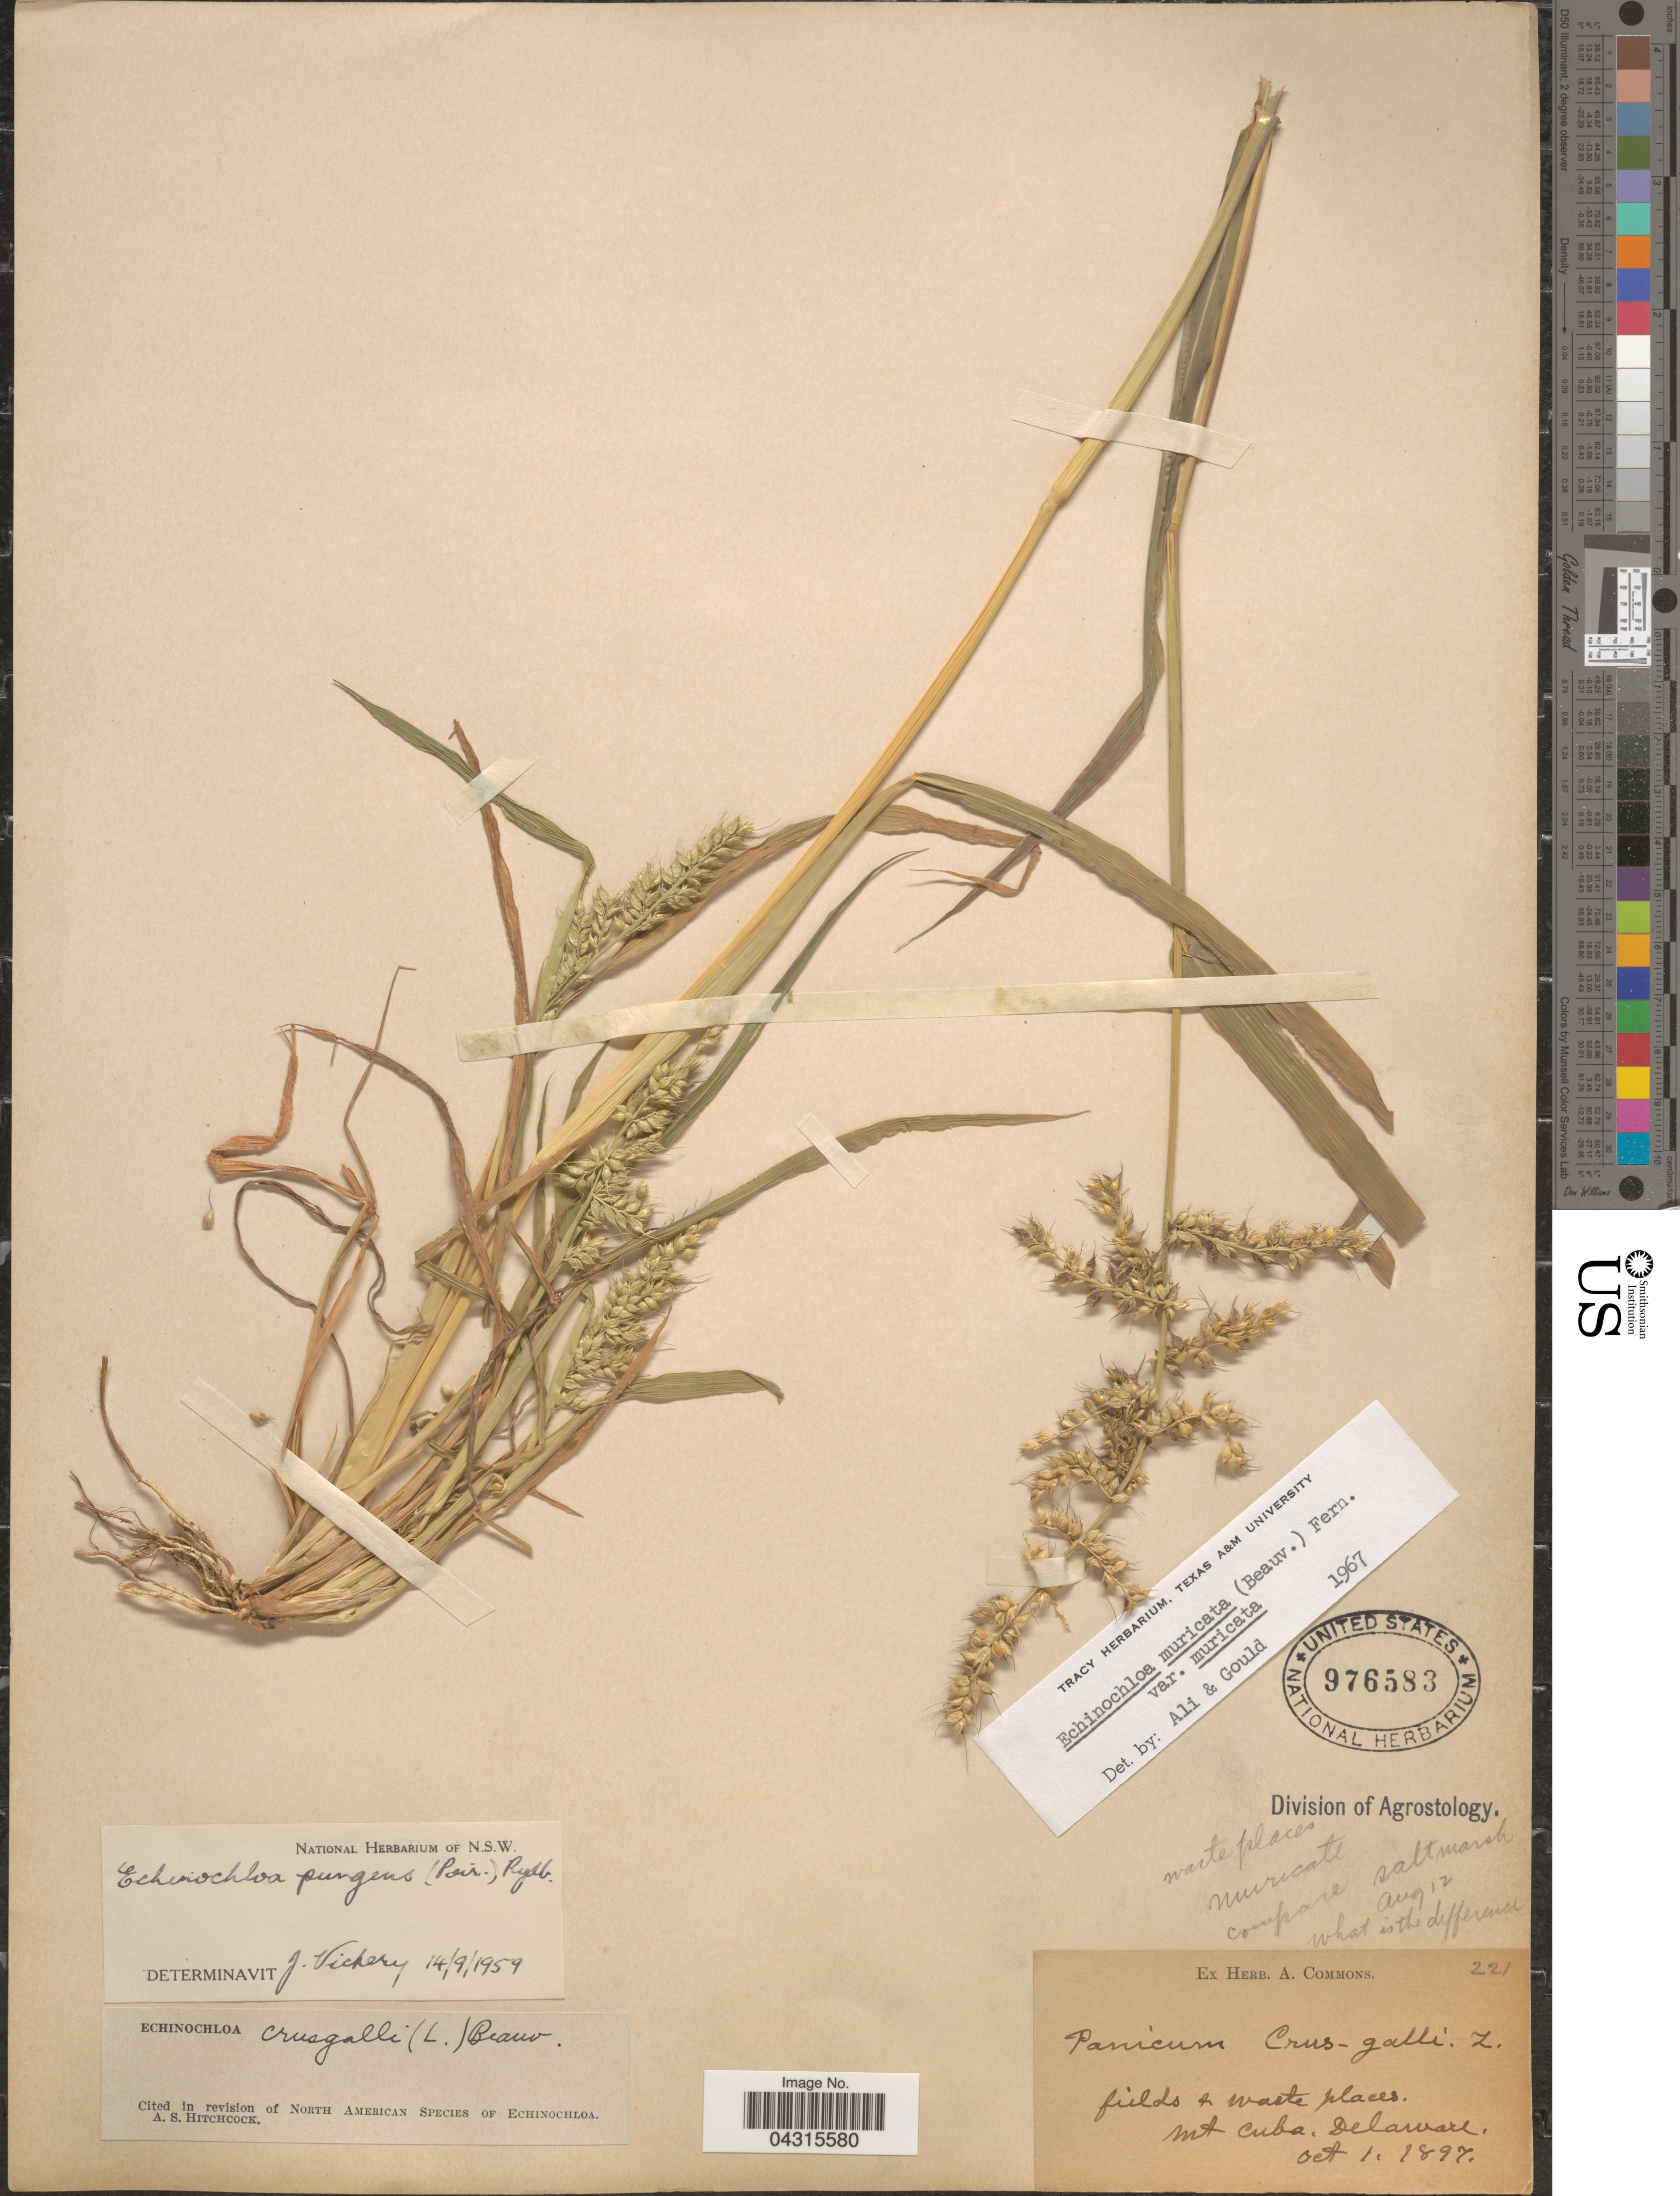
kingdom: Plantae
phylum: Tracheophyta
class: Liliopsida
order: Poales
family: Poaceae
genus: Echinochloa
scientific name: Echinochloa muricata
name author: (P. Beauv.) Fernald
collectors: ex herb. A. Commons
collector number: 221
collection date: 1897-10-01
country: United States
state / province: Delaware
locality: Fields + waste places. Mt Cuba.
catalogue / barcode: US 976583